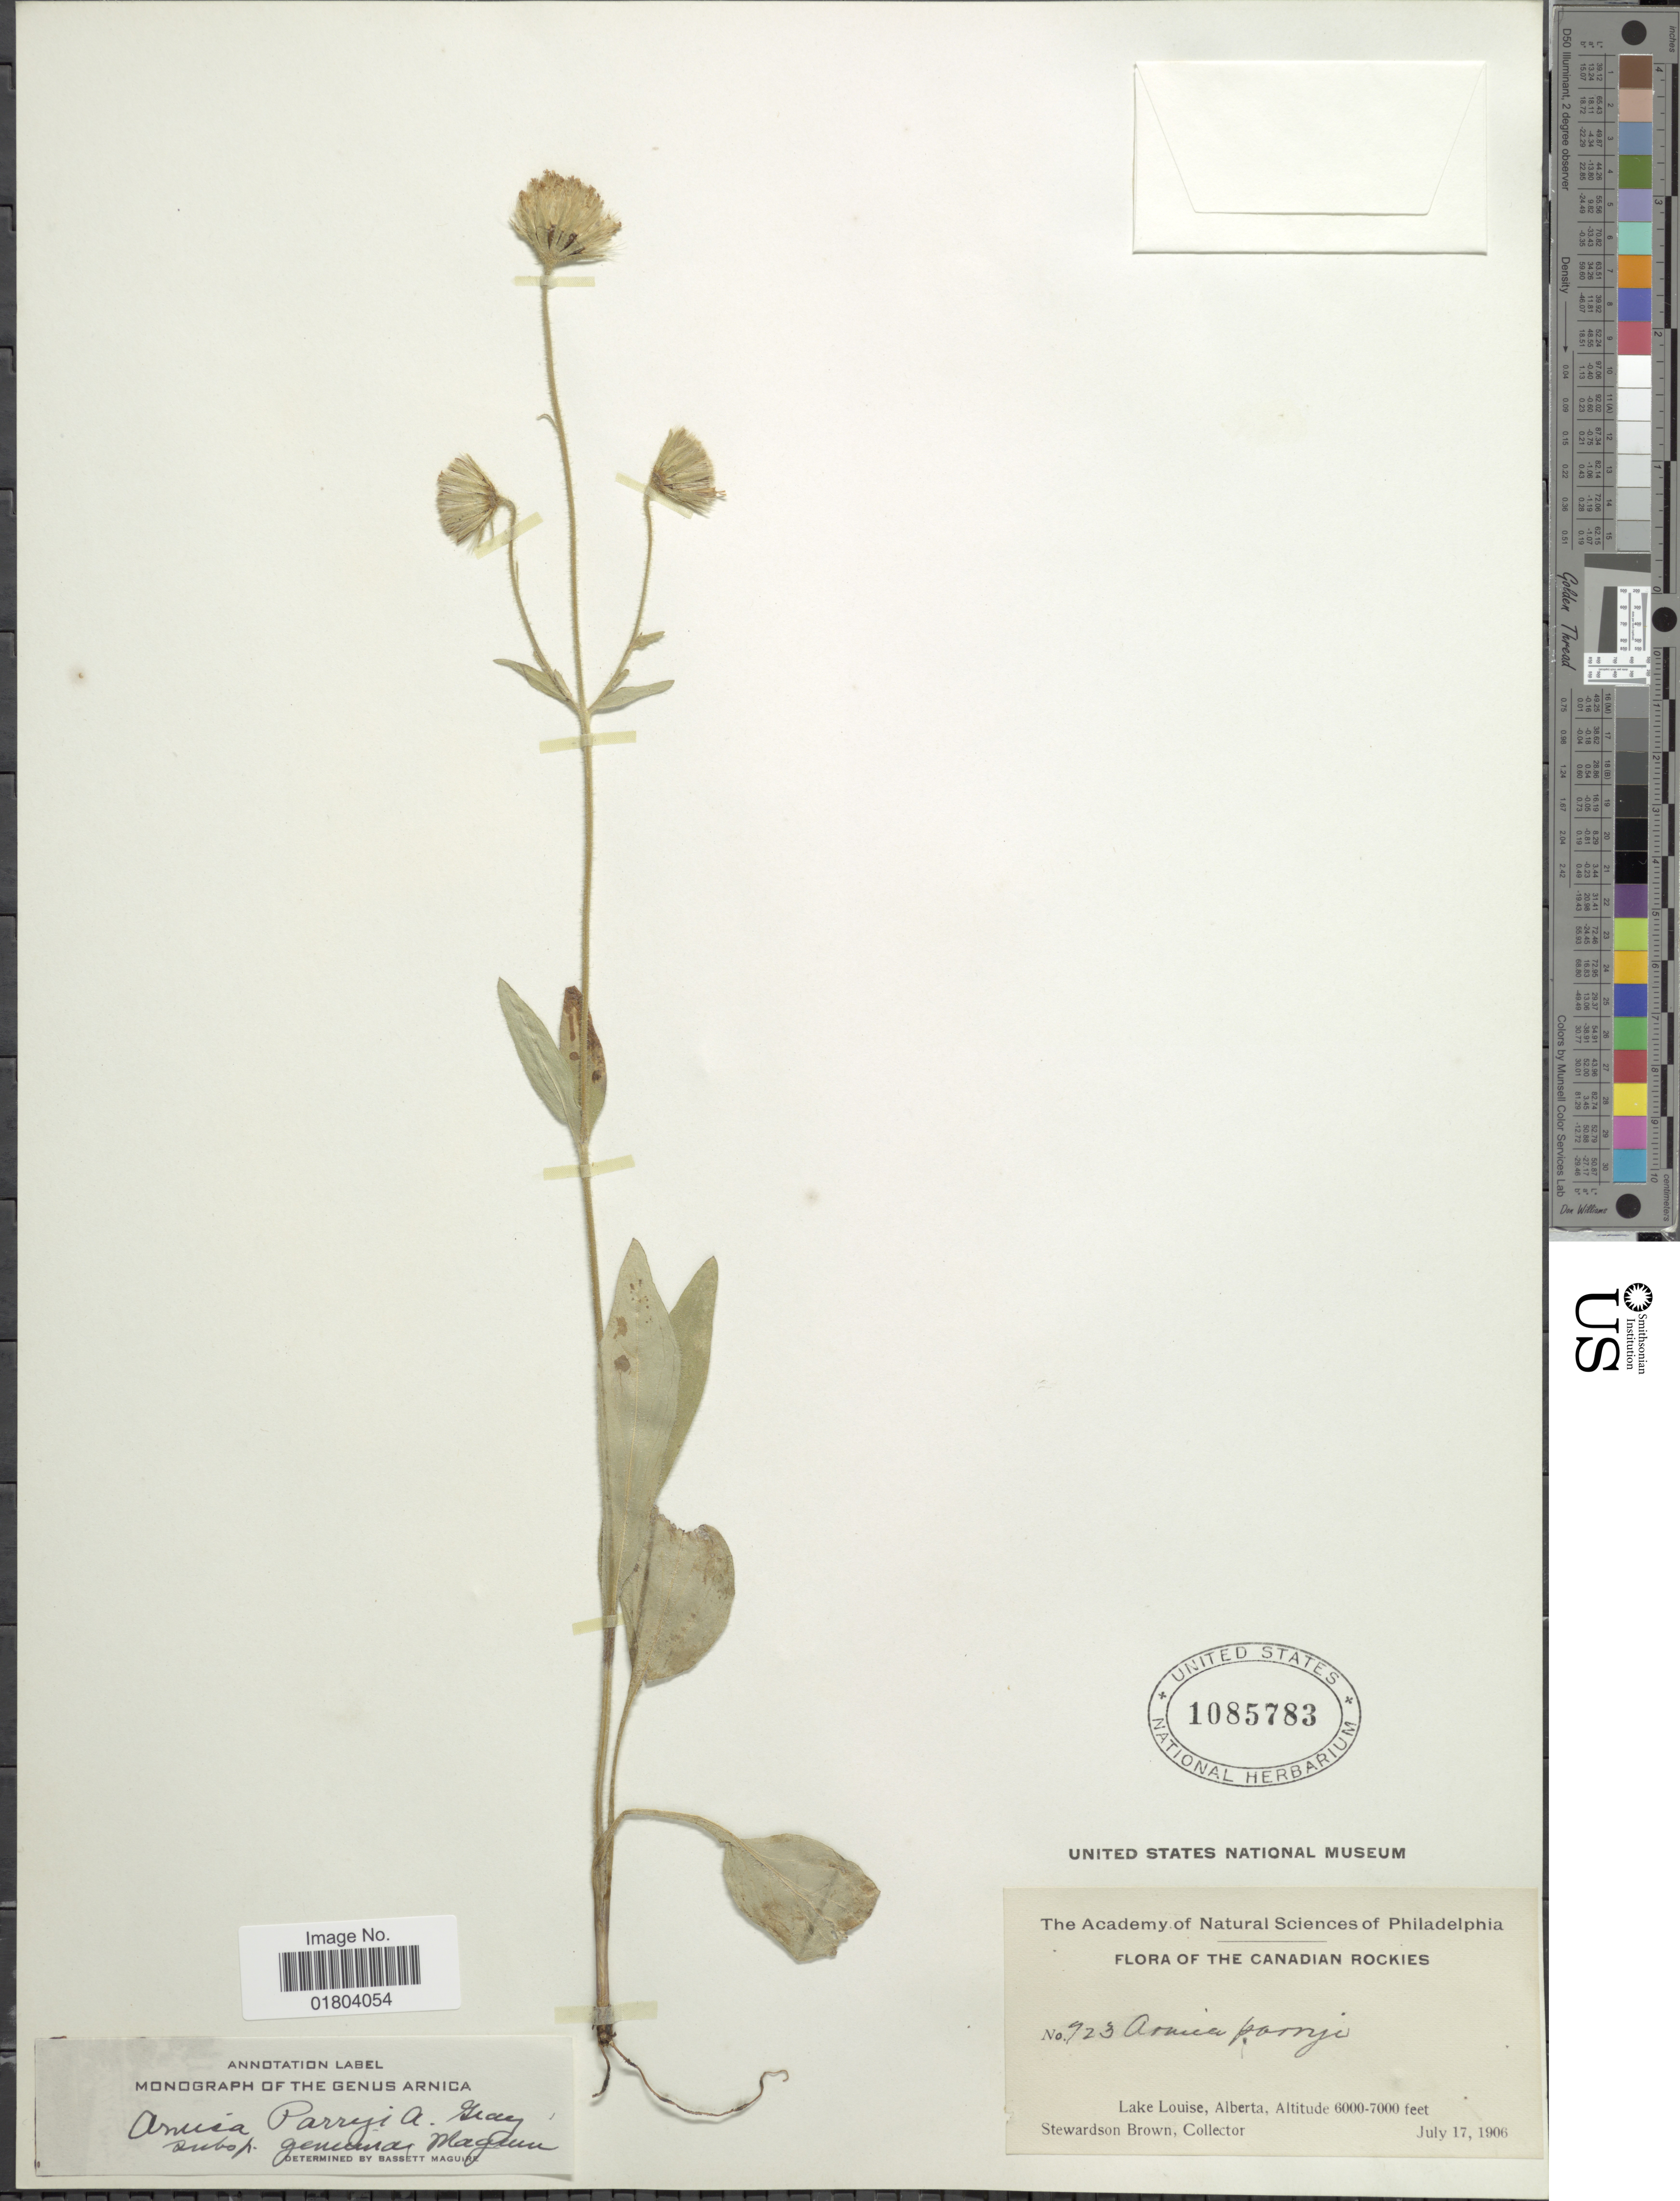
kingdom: Plantae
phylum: Tracheophyta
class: Magnoliopsida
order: Asterales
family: Asteraceae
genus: Arnica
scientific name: Arnica parryi subsp. genuina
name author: Maguire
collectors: S. Brown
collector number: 723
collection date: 1906-07-17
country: Canada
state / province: Alberta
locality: The Canadian Rockies, lake Louise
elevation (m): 1829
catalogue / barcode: US 1085783